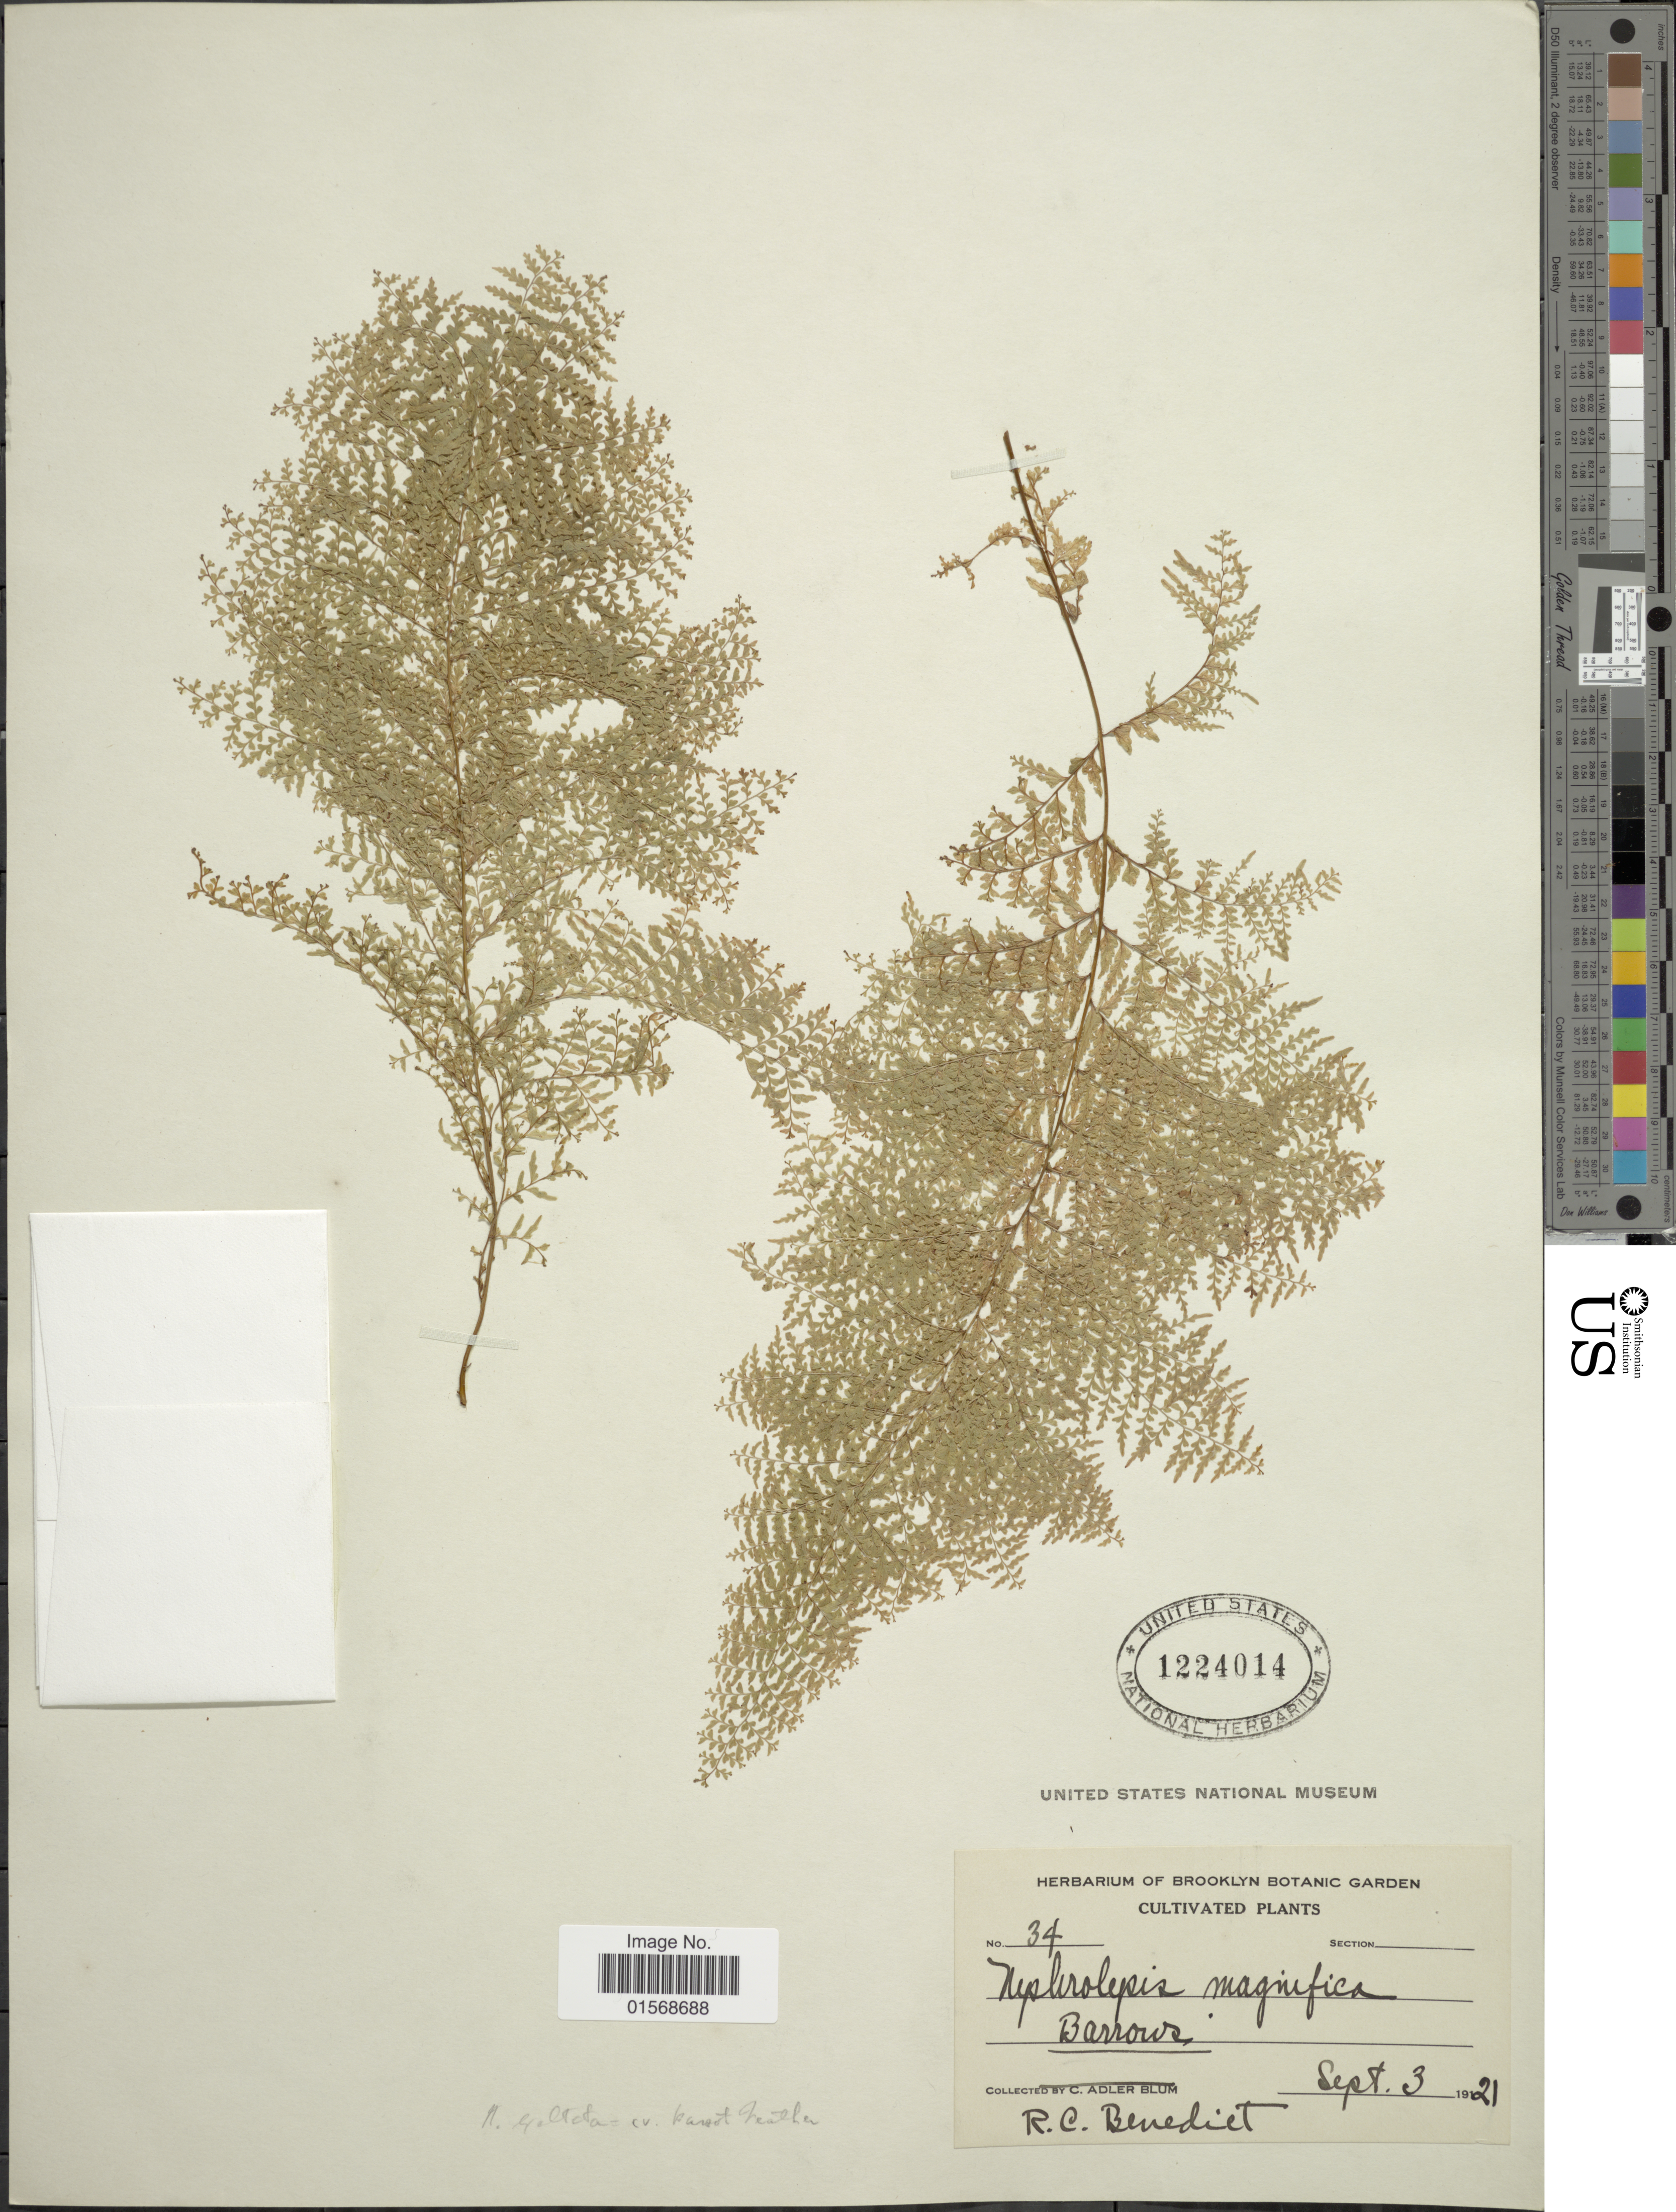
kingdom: Plantae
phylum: Tracheophyta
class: Polypodiopsida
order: Polypodiales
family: Nephrolepidaceae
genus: Nephrolepis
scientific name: Nephrolepis 'Parrot Feather'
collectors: R. C. Benedict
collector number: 34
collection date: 1921-09-03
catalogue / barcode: US 1224014